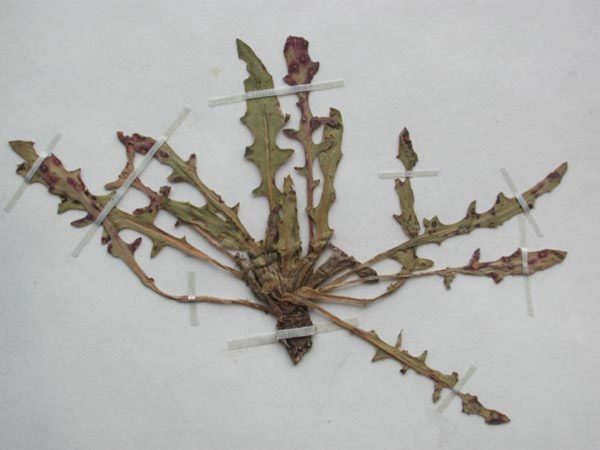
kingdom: Plantae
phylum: Tracheophyta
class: Magnoliopsida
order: Myrtales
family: Onagraceae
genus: Oenothera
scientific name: Oenothera pennellii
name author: Munz